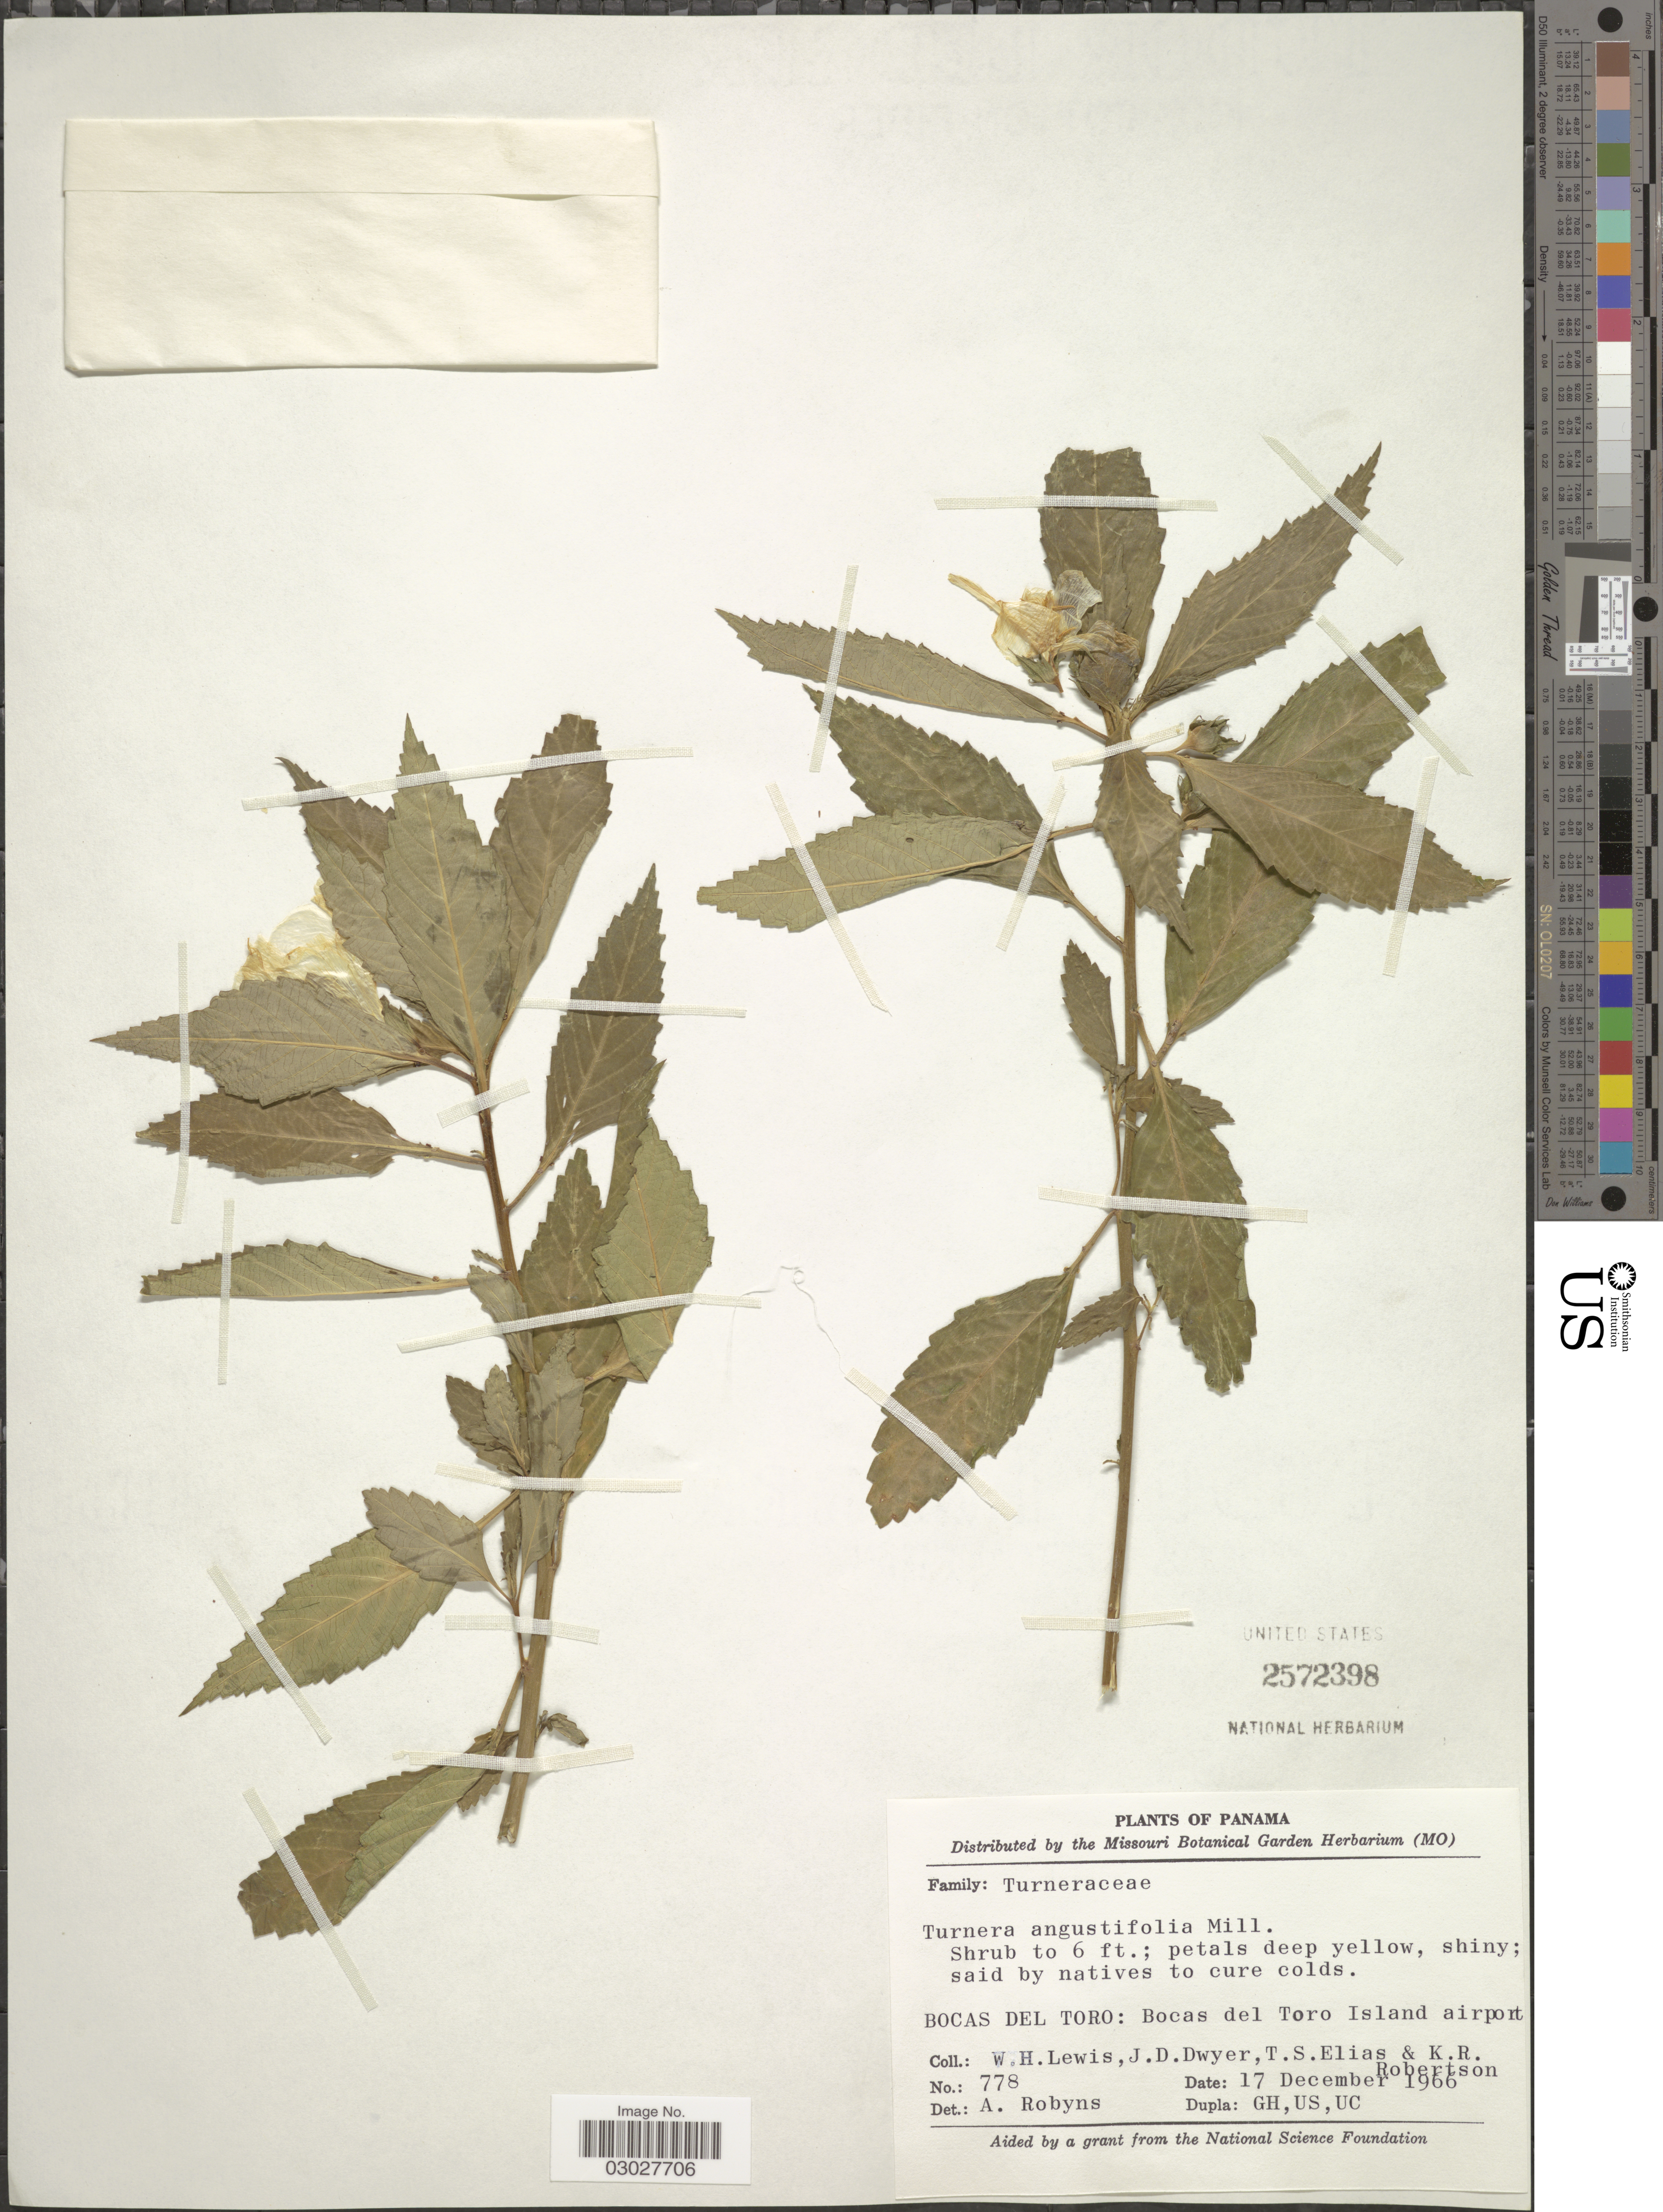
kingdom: Plantae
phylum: Tracheophyta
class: Magnoliopsida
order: Malpighiales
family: Turneraceae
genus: Turnera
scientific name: Turnera angustifolia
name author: Mill.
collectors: W. H. Lewis, J. D. Dwyer, T. S. Elias & K. Robertson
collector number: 778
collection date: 1966-12-17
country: Panama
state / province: Bocas del Toro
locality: Bocas del Toro Island airport.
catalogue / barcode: US 2572398